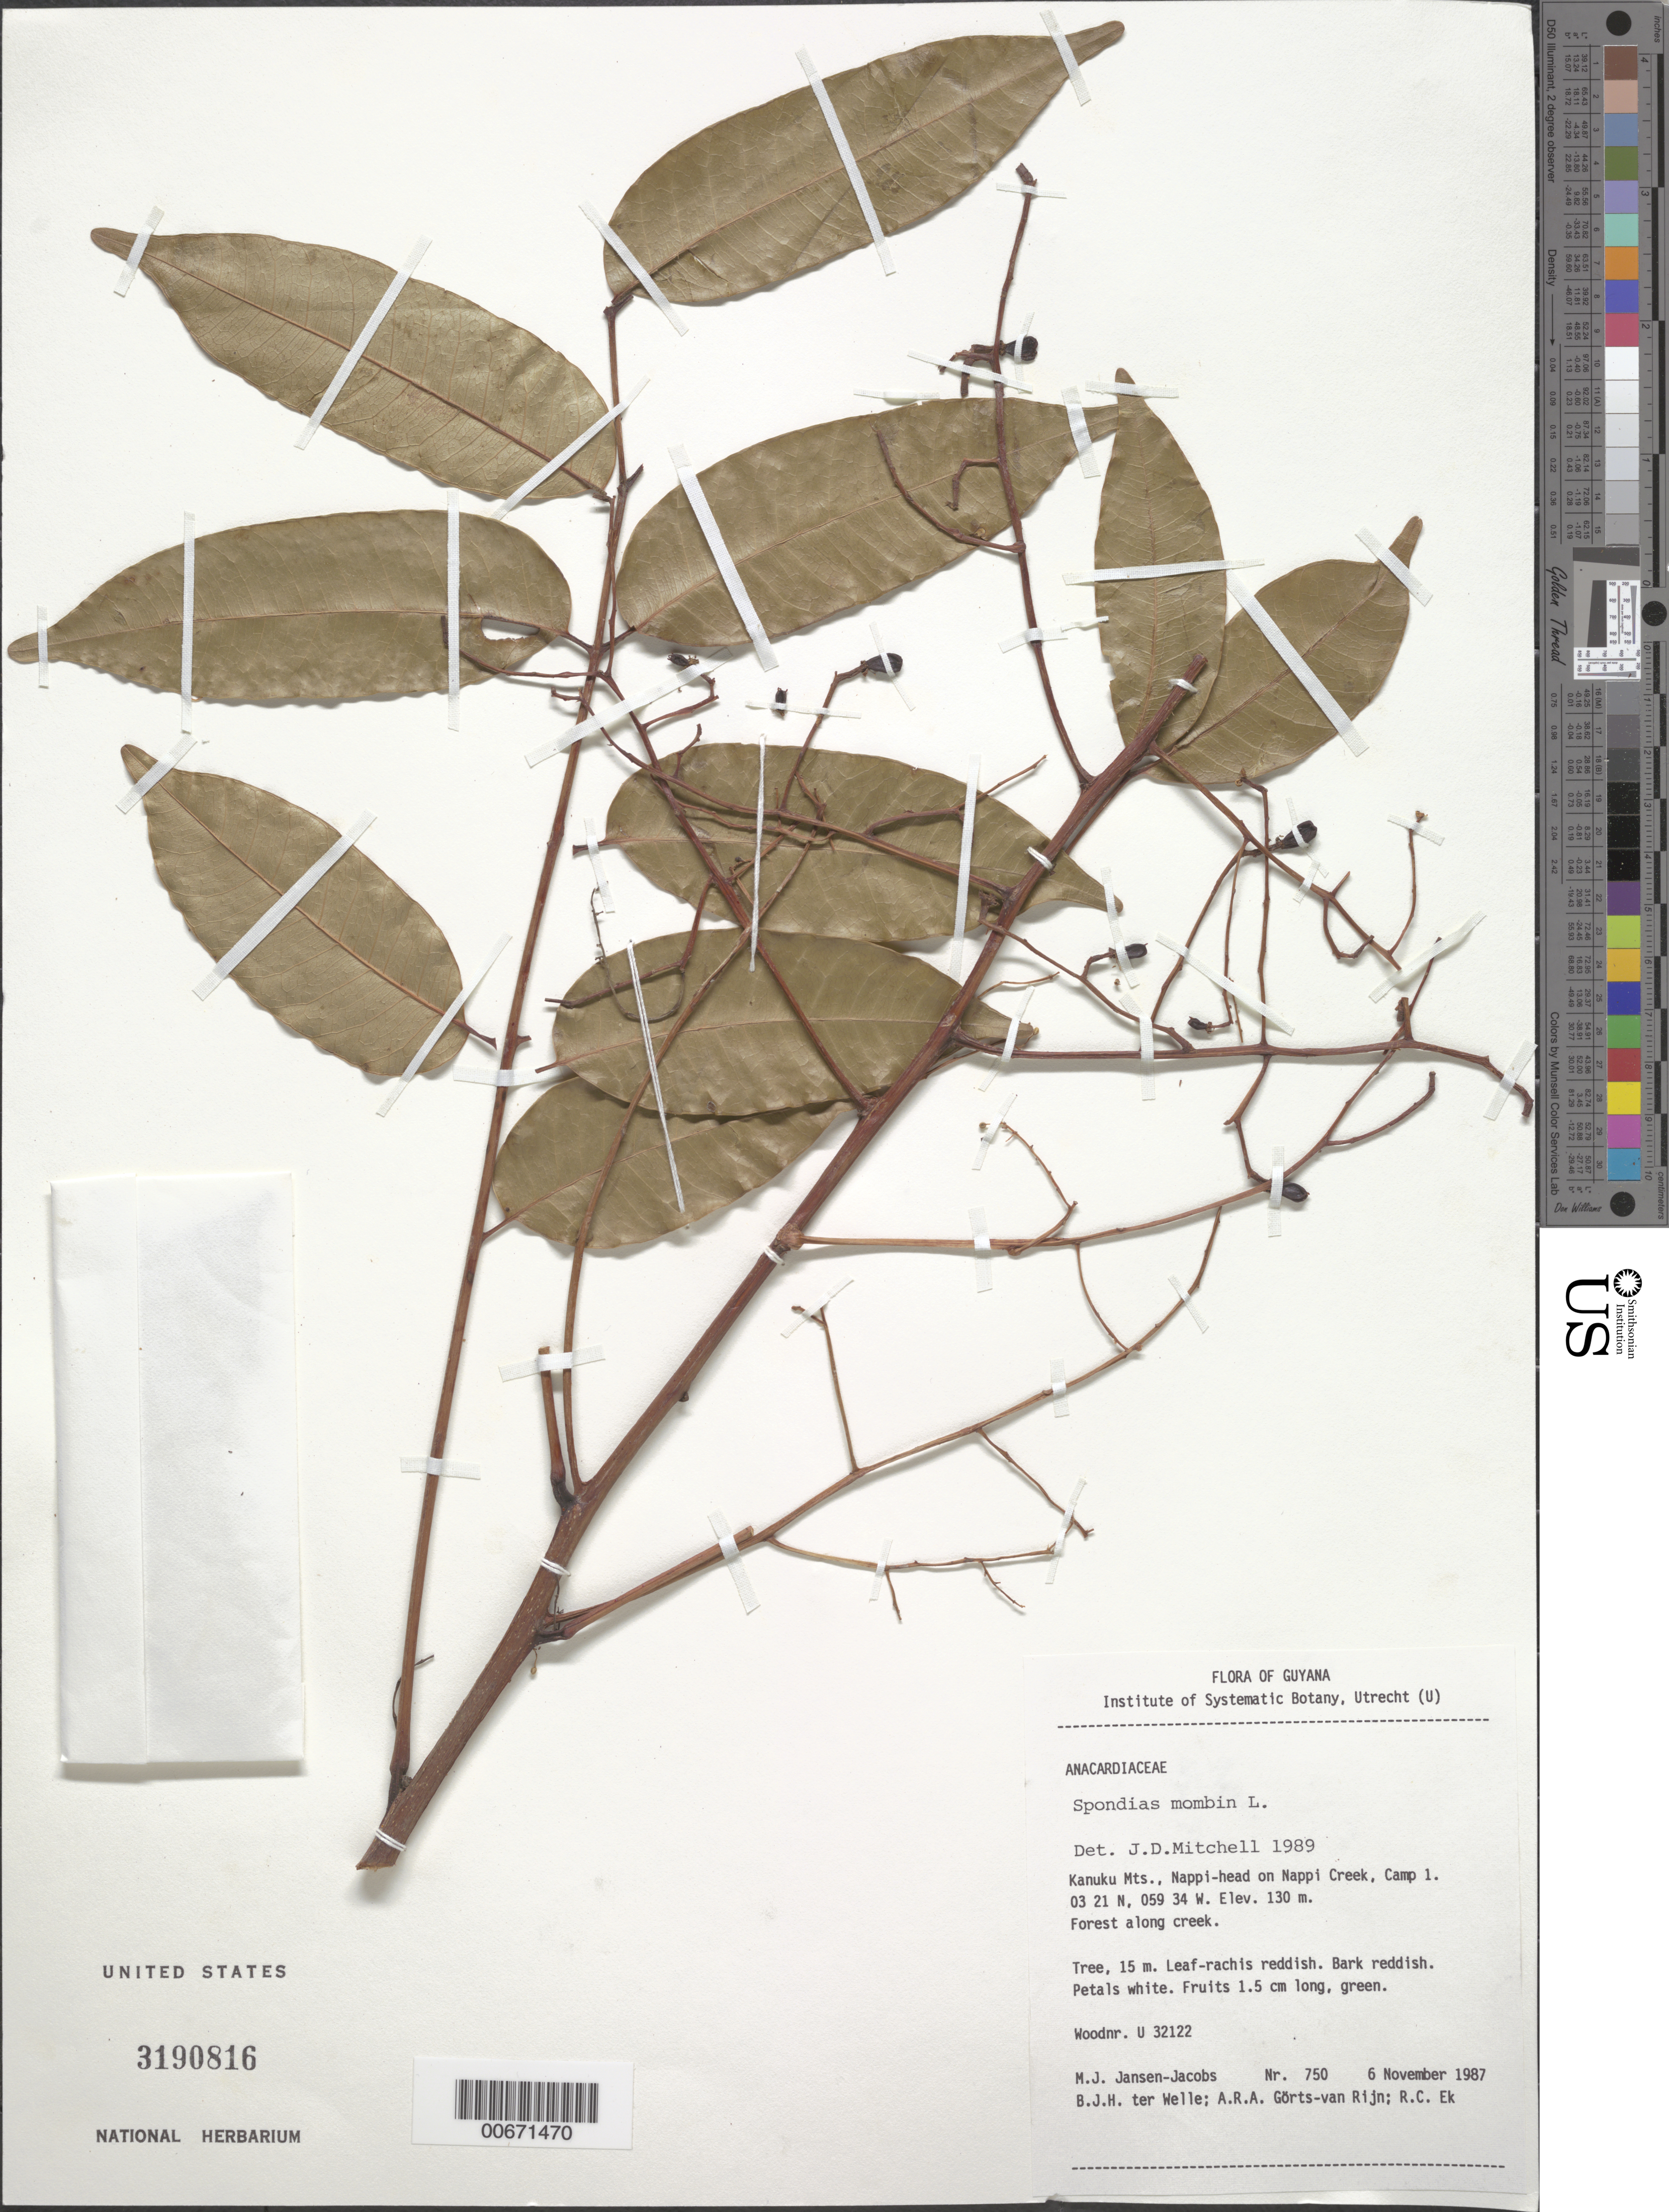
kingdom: Plantae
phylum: Tracheophyta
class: Magnoliopsida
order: Sapindales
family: Anacardiaceae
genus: Spondias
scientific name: Spondias mombin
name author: L.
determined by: Mitchell, John D.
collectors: M. J. Jansen-Jacobs, B. Welle, A. .R. A. Görts-van Rijn & R. C. Ek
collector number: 750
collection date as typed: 6-Nov-87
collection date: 1987-11-06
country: Guyana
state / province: U. Takutu-U. Essequibo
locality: Kanuku Mts., Nappi-head on Nappi Creek, camp 1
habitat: Forest along creek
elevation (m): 130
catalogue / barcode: US 3190816